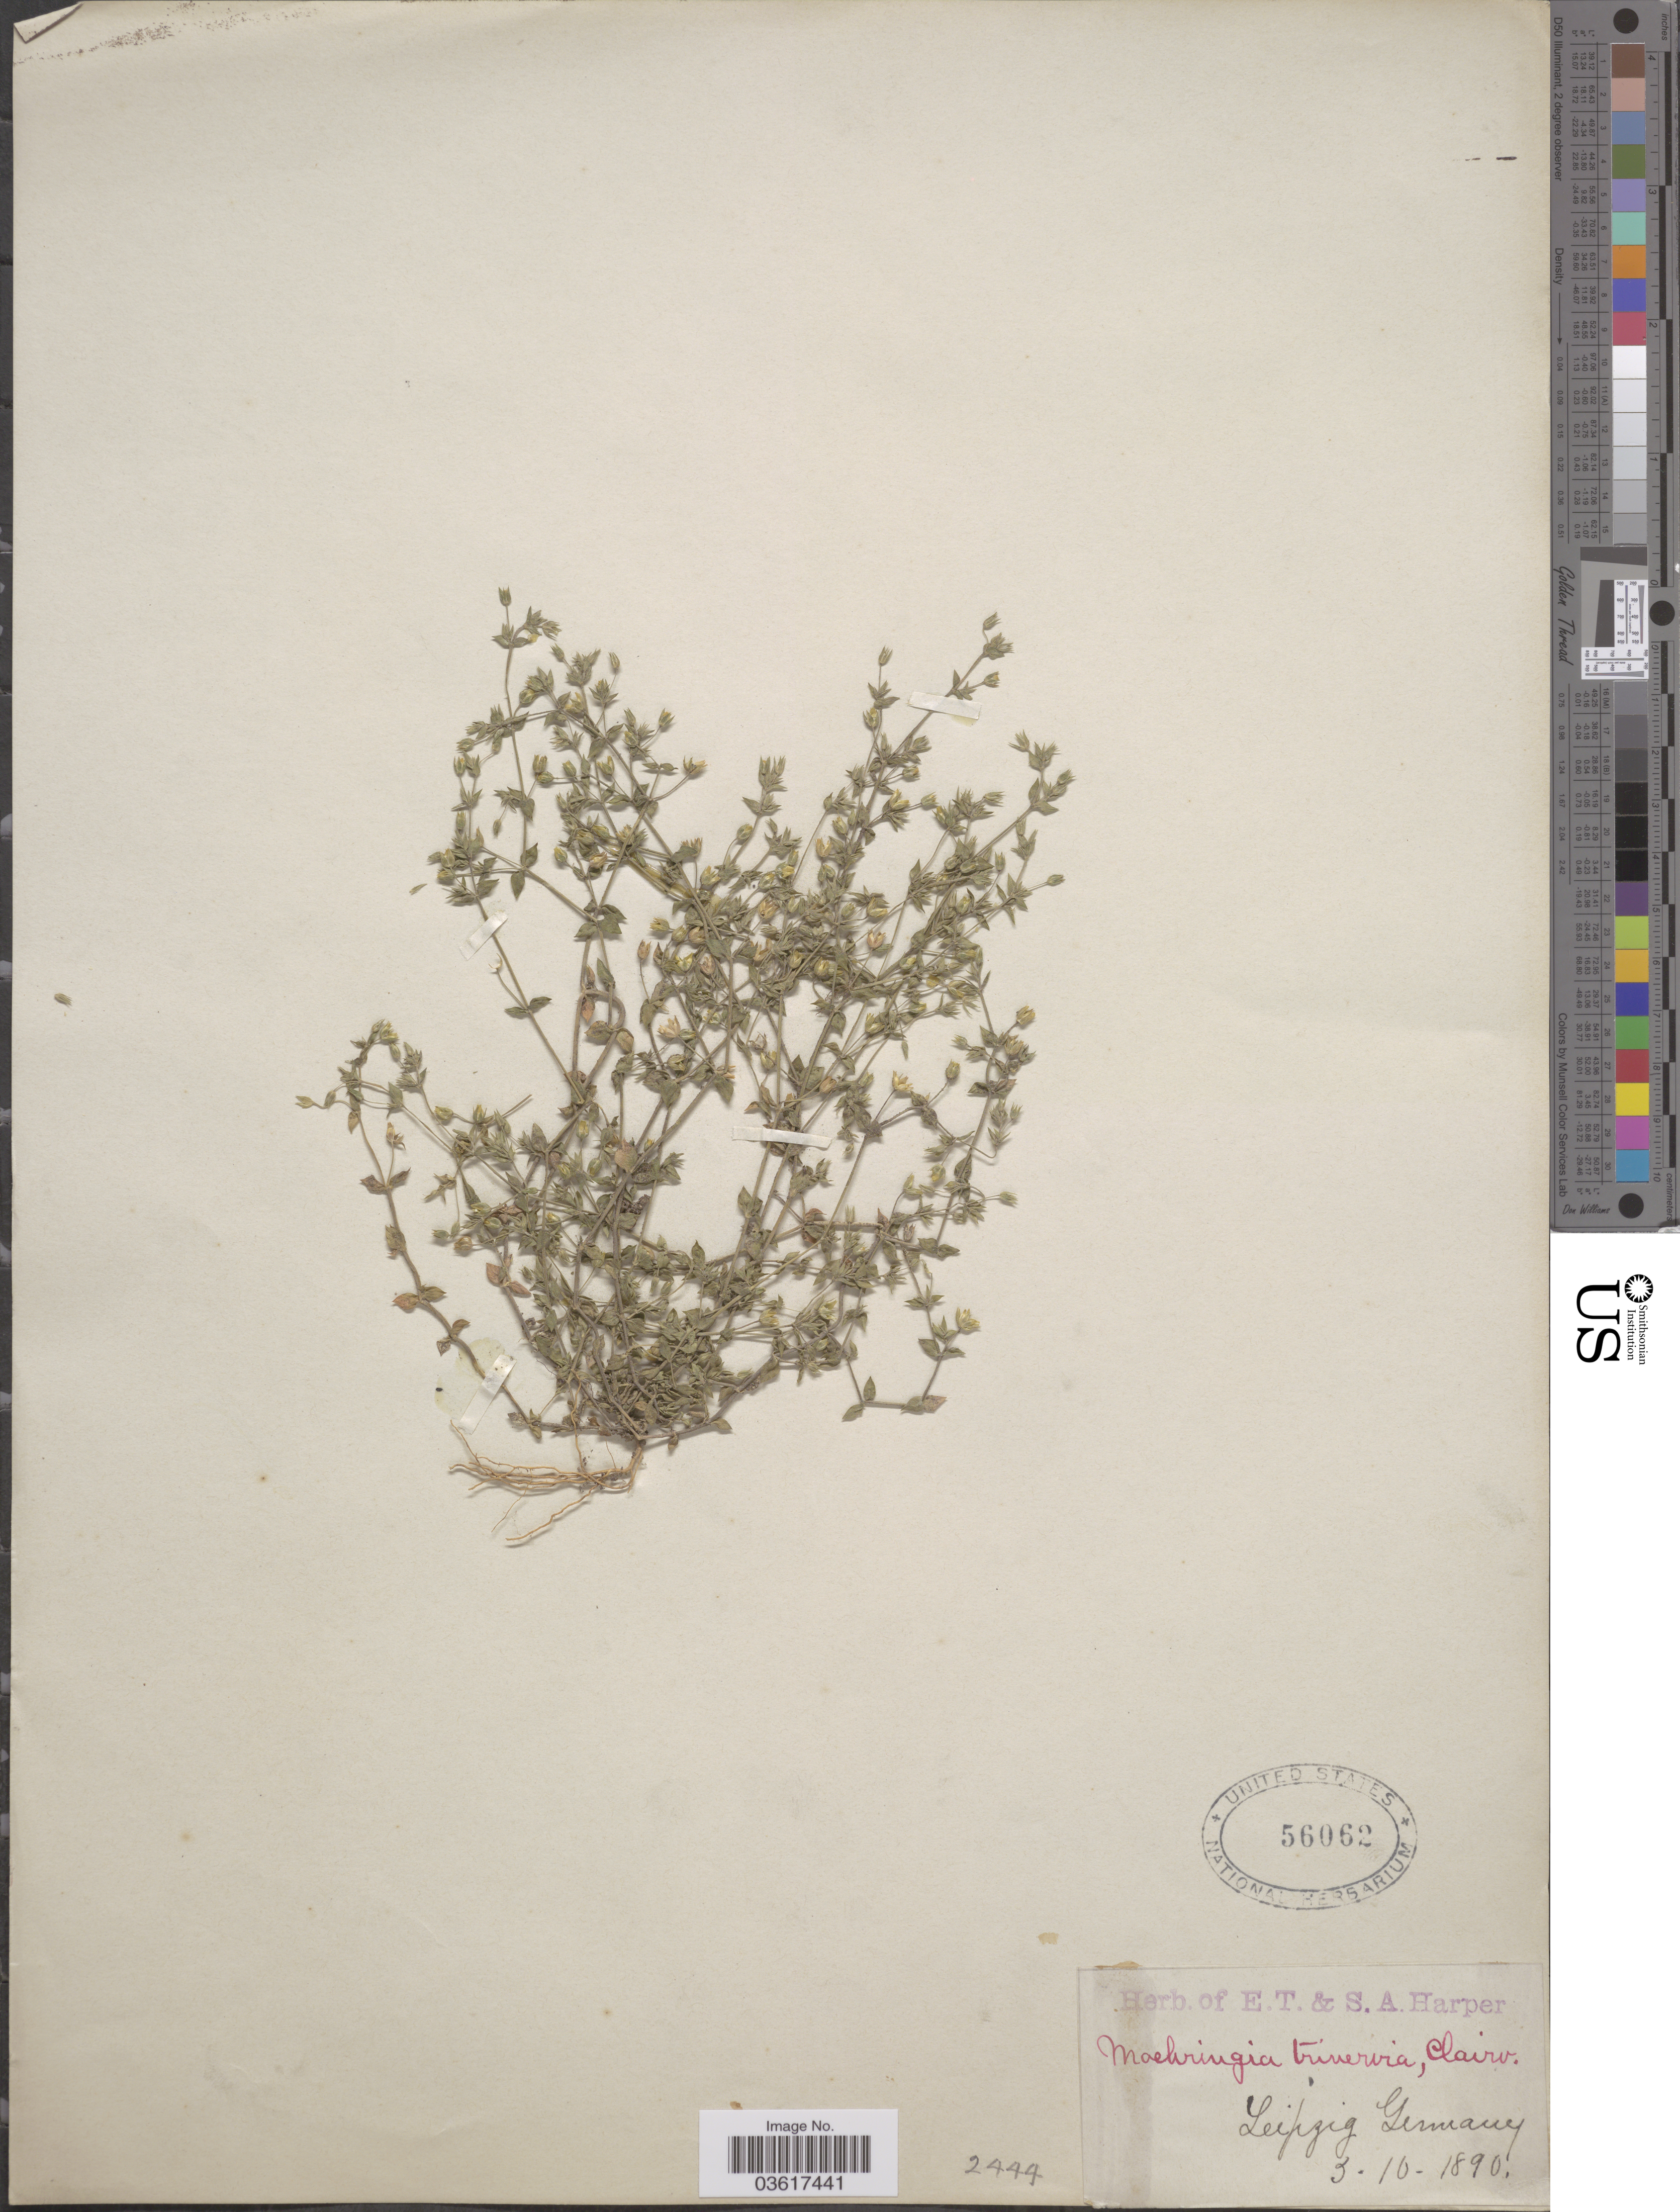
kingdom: Plantae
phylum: Tracheophyta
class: Magnoliopsida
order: Caryophyllales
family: Caryophyllaceae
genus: Moehringia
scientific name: Moehringia trinervia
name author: (L.) Clairv.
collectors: ex herb. E. T. & S. A. Harper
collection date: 1890-10-03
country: Germany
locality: Leipzig.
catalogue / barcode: US 56062